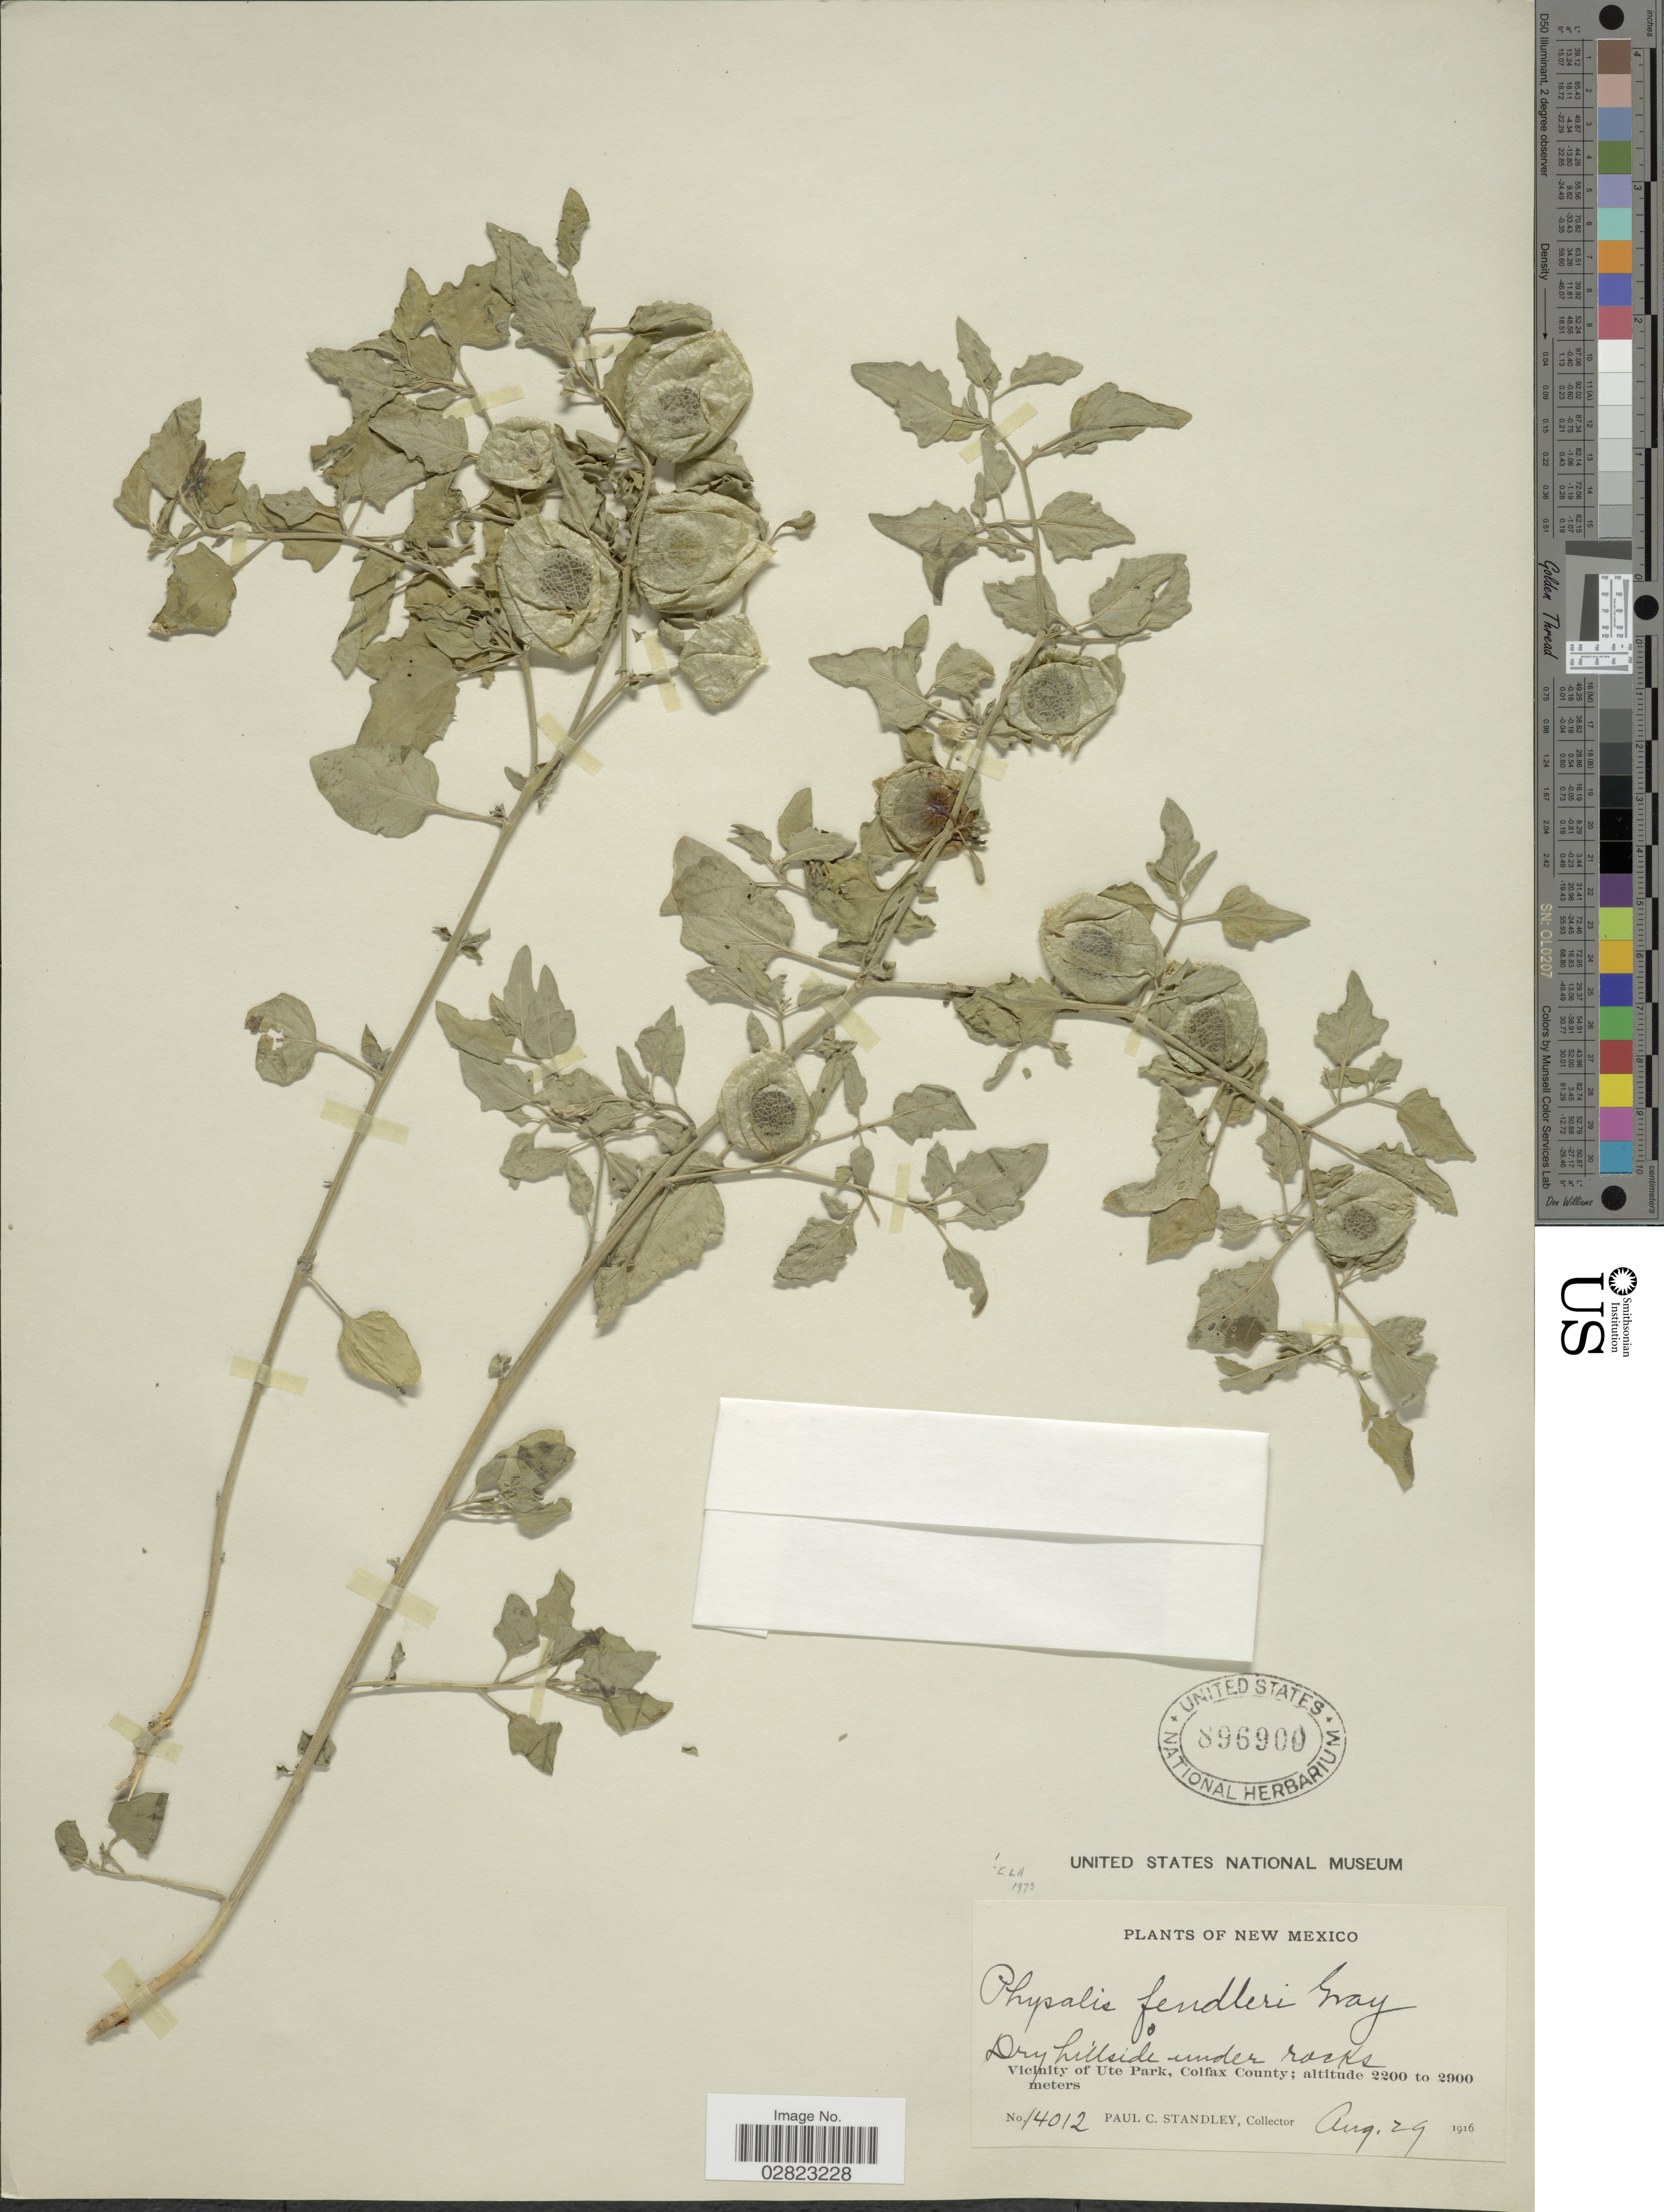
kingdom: Plantae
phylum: Tracheophyta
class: Magnoliopsida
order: Solanales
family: Solanaceae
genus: Physalis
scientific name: Physalis fendleri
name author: A. Gray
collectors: P. C. Standley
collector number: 14012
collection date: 1916-08-29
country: United States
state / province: New Mexico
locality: Dry hillside under rocks. Vicinity of Ute Park, Colfax County.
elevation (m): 2200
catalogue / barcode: US 896900